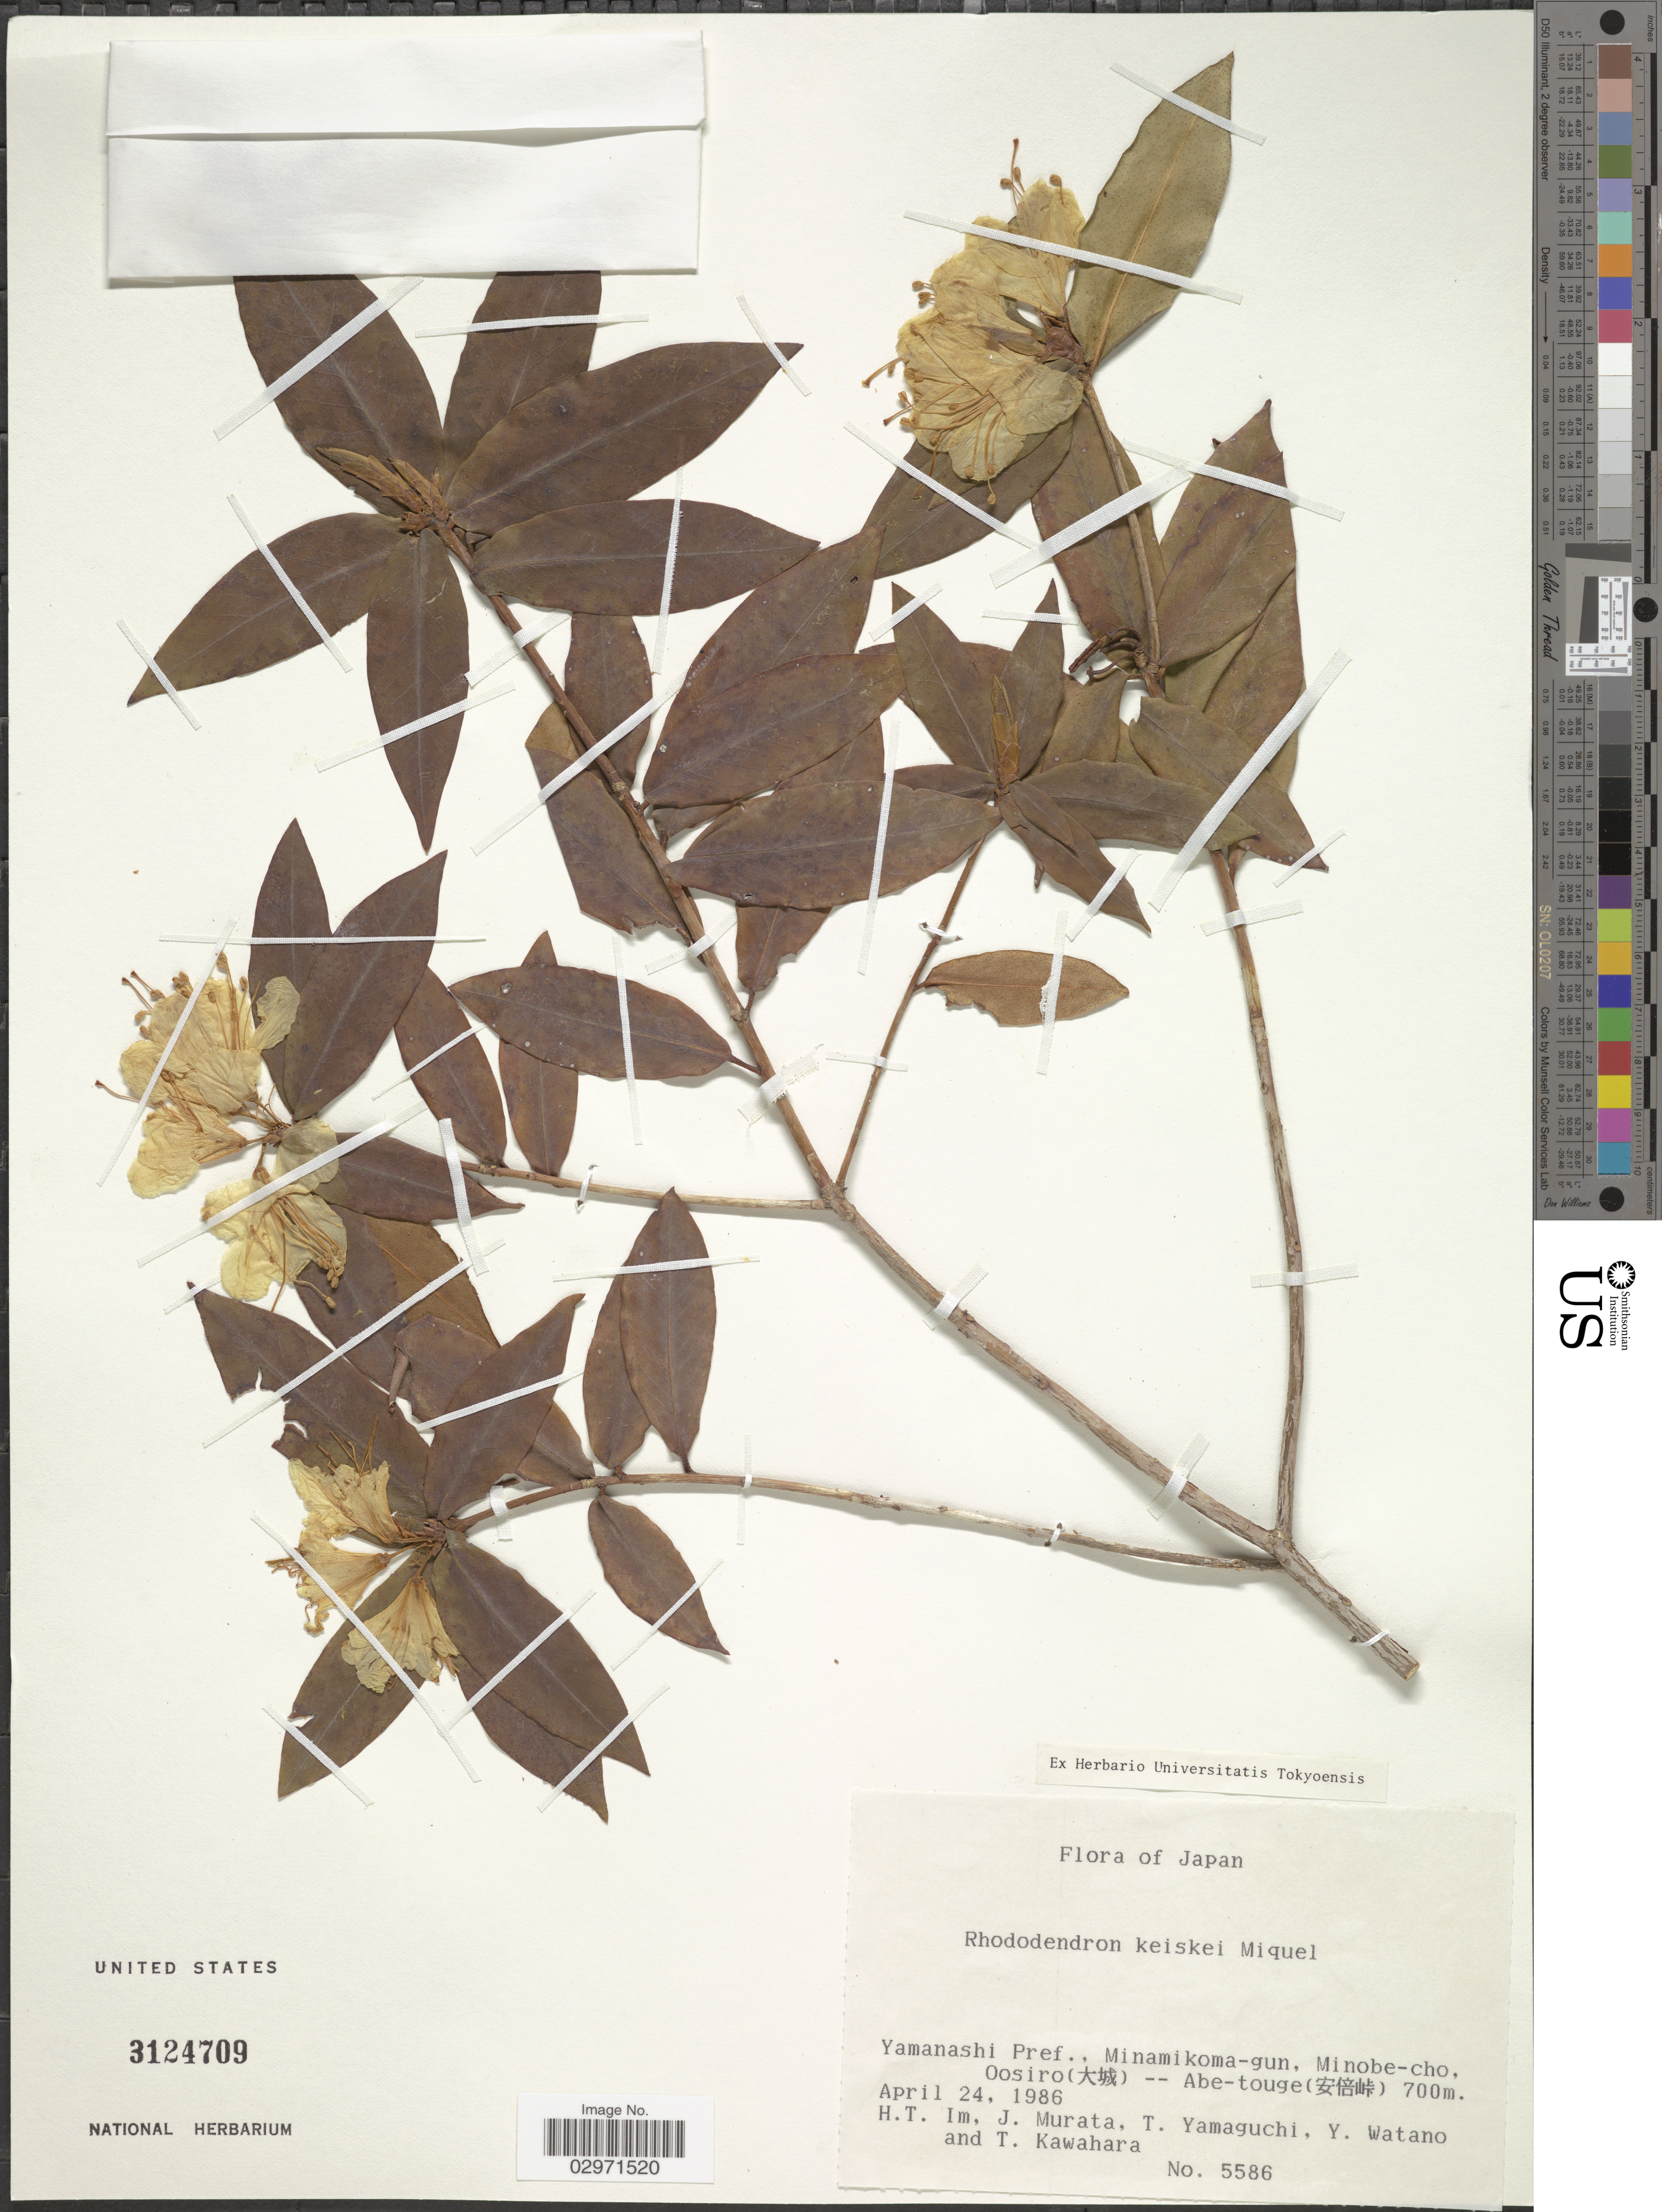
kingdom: Plantae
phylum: Tracheophyta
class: Magnoliopsida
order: Ericales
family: Ericaceae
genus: Rhododendron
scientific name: Rhododendron keiskei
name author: Miq.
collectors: H. Im, J. Murata, T. Yamaguchi, Y. Watano & T. Kawahara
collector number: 5586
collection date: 1986-04-24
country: Japan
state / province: Yamanasi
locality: Yamanashi Pref., Minamikoma-gun. Minobe-cho, Oosiro (X) -- Abe-touge (X).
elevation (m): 700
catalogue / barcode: US 3124709